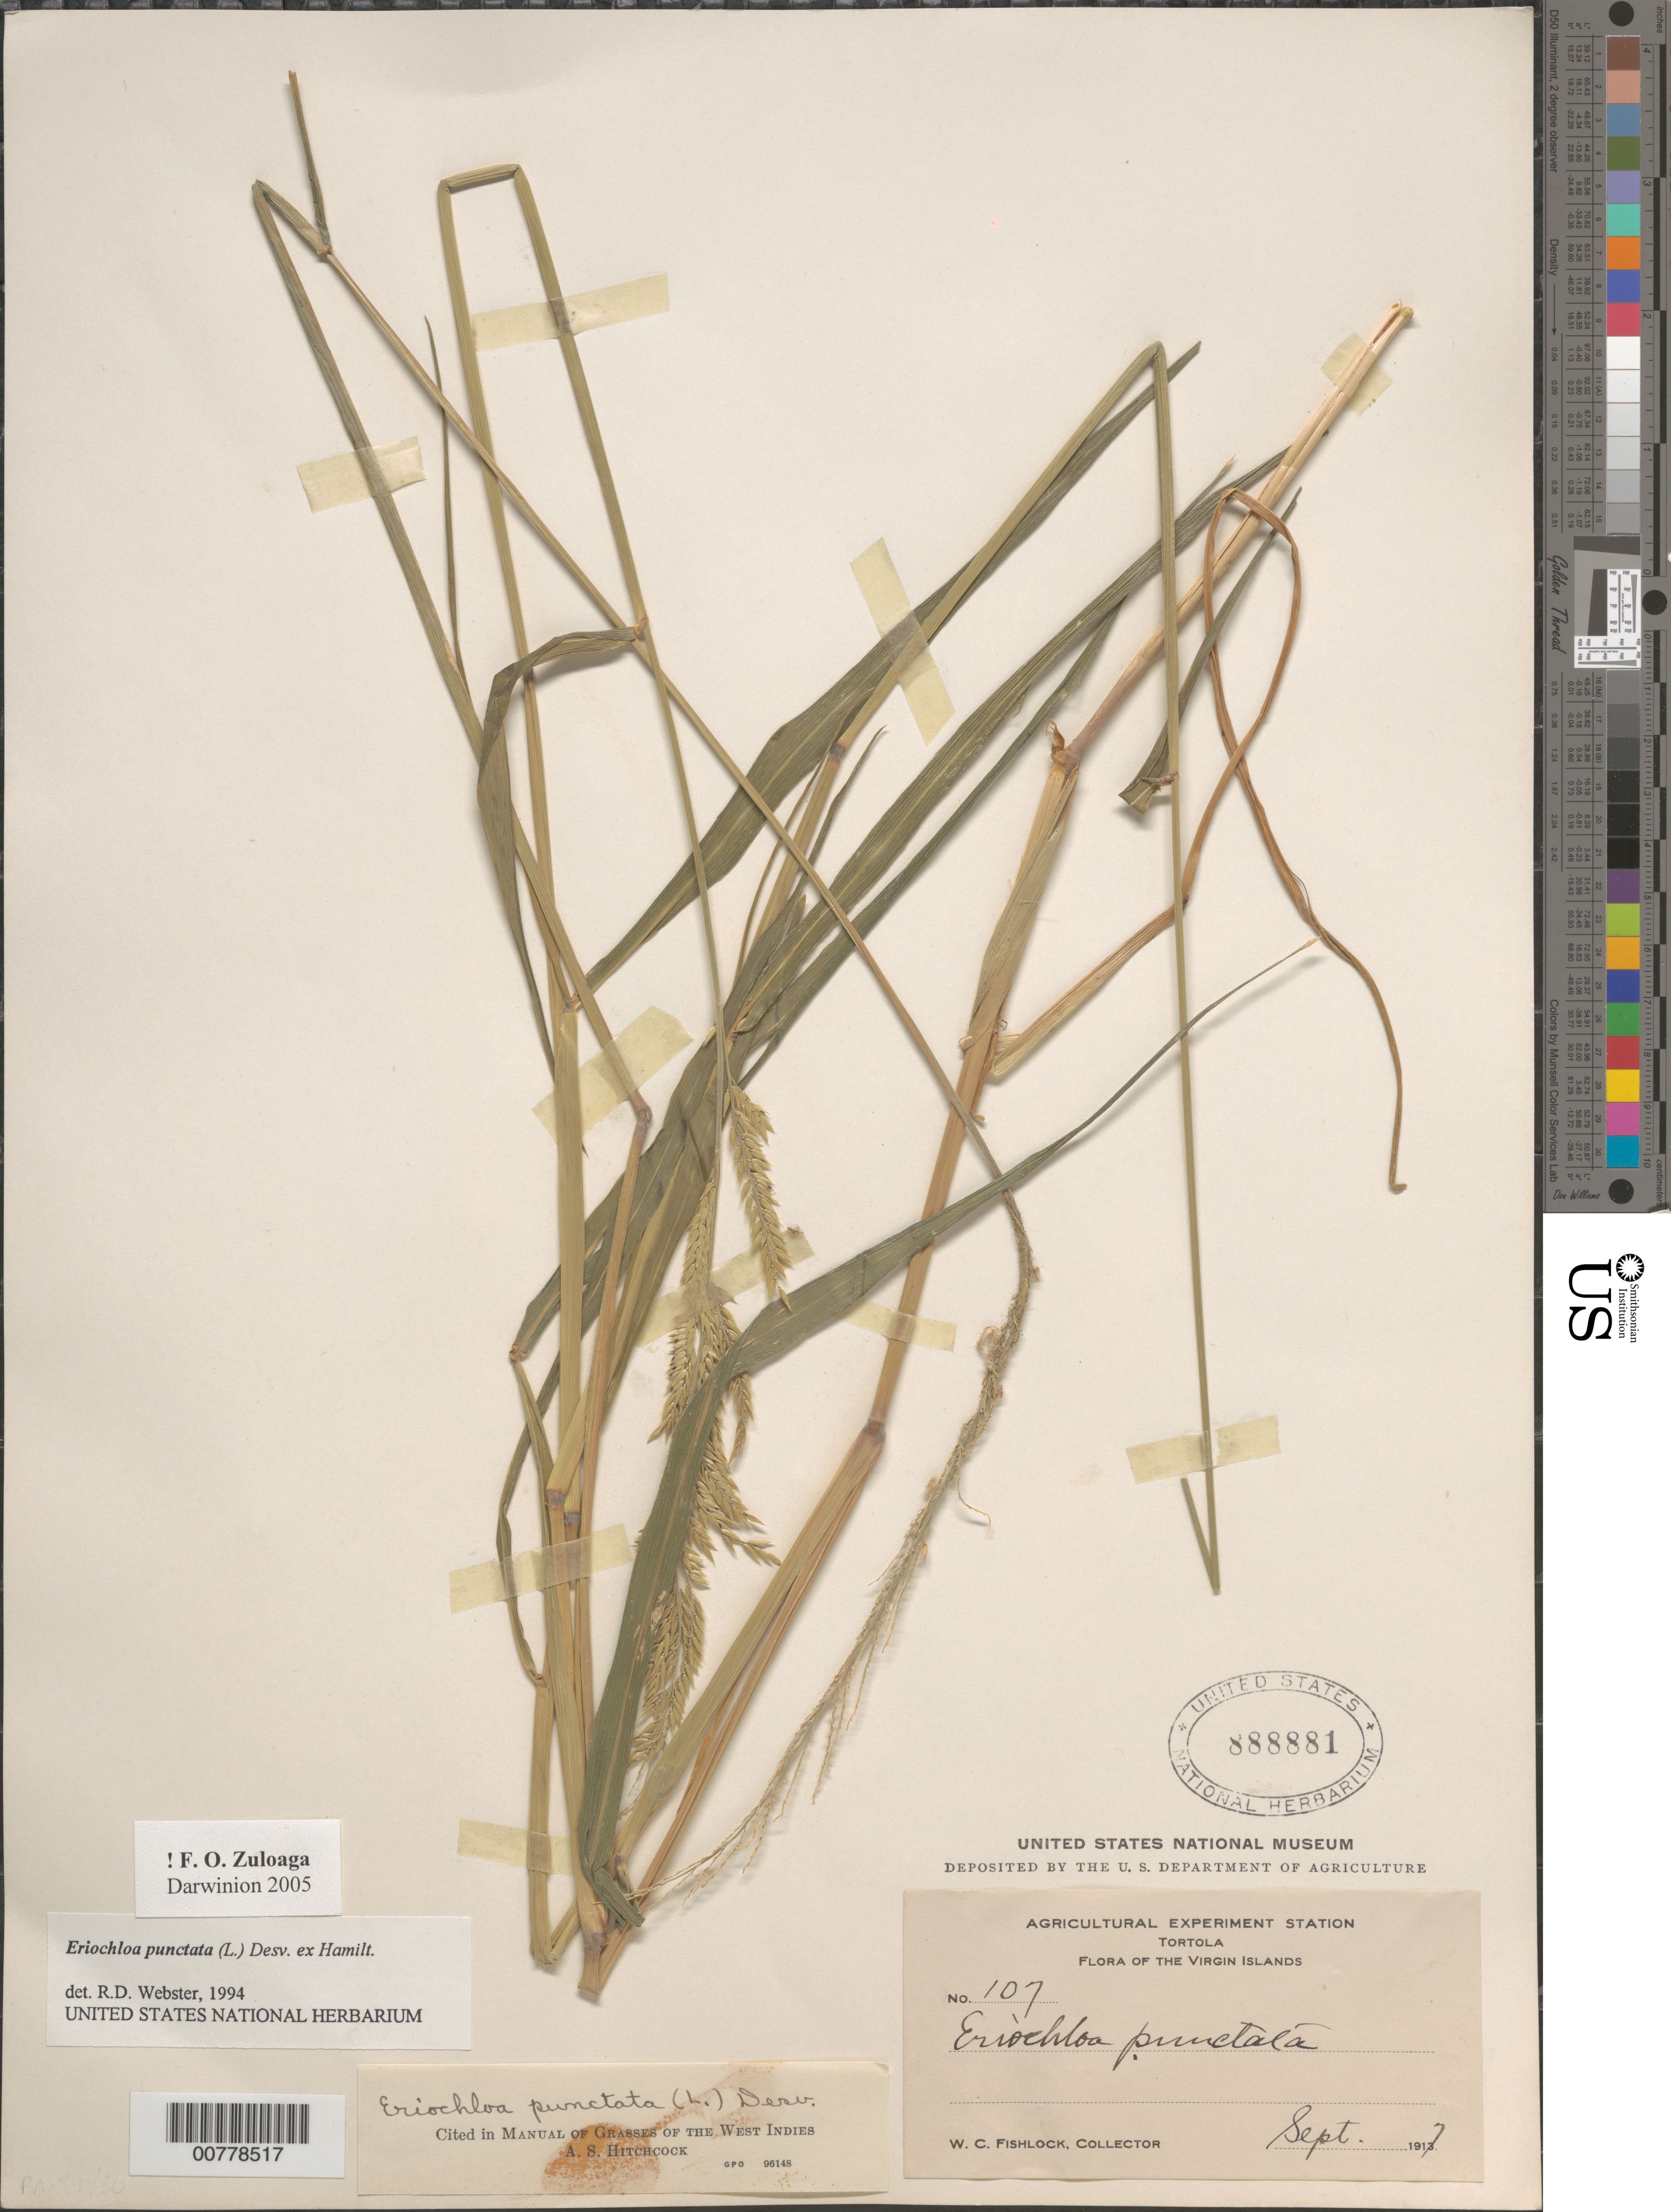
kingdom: Plantae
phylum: Tracheophyta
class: Liliopsida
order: Poales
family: Poaceae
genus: Eriochloa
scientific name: Eriochloa punctata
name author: (L.) Desv. ex Ham.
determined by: Webster, Robert D.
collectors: W. Fishlock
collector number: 107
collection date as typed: Sep 1917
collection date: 1917-09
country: British Virgin Islands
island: Tortola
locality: Tortola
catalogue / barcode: US 888881